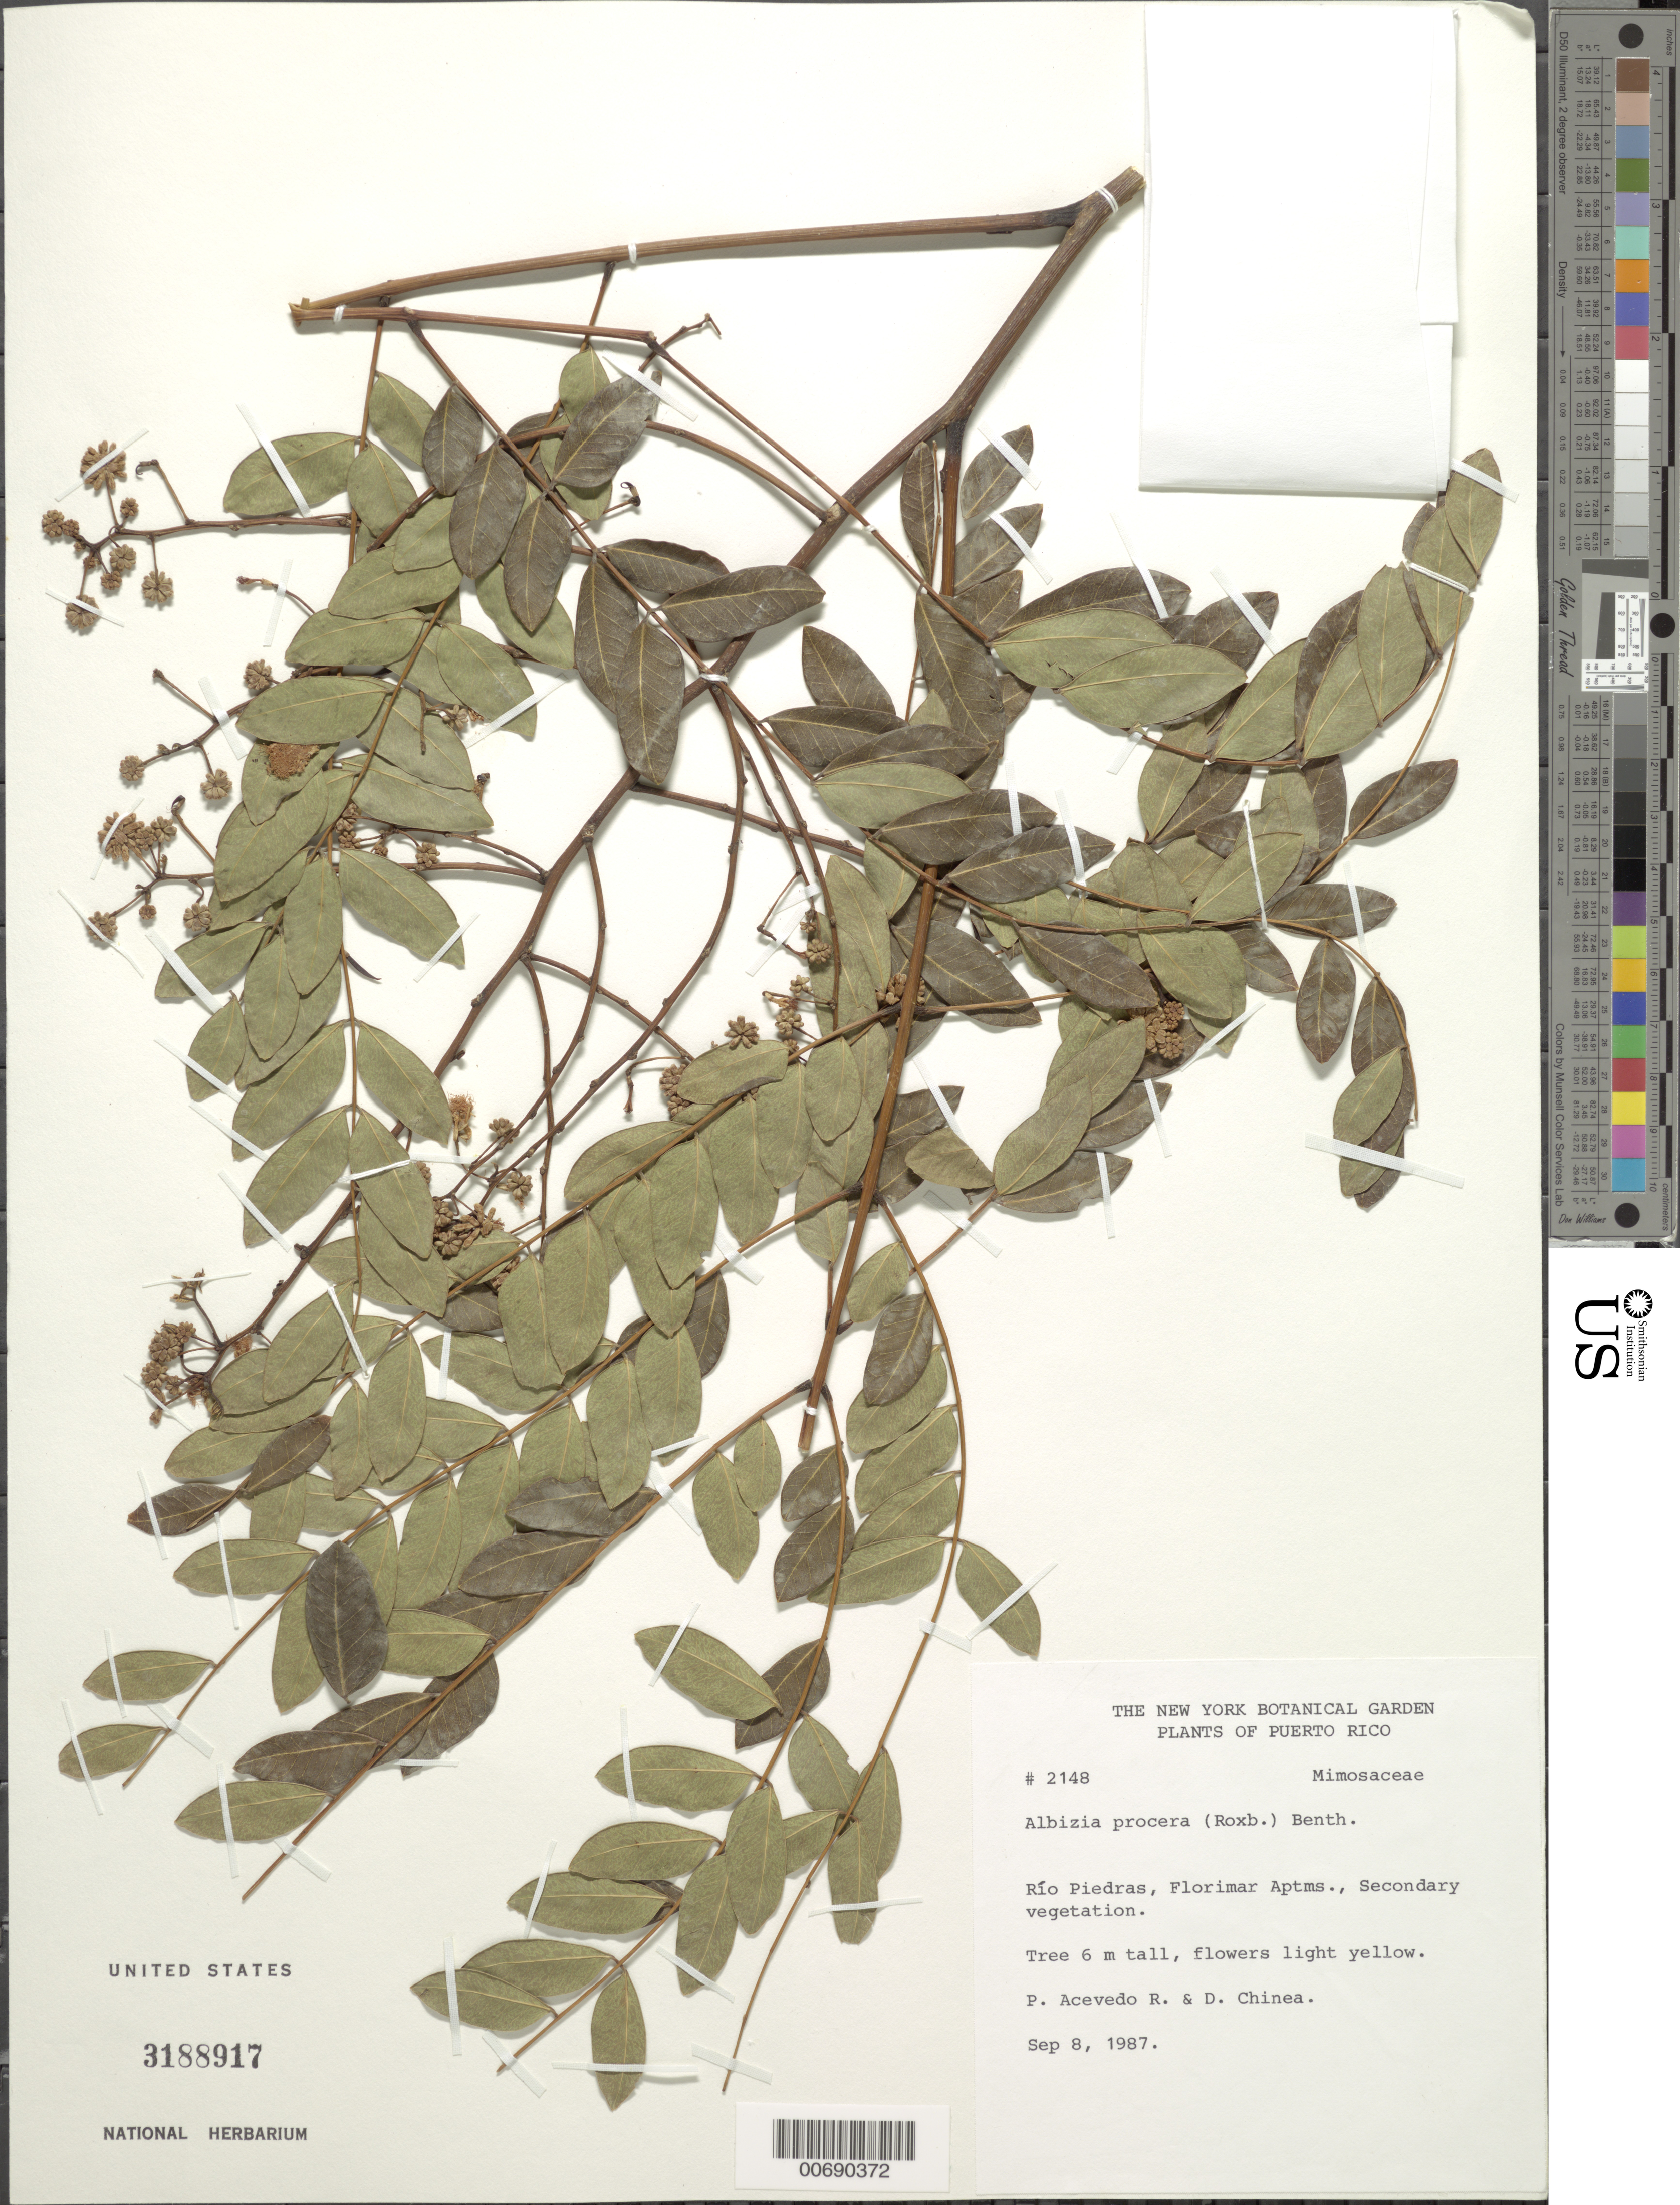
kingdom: Plantae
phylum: Tracheophyta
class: Magnoliopsida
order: Fabales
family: Fabaceae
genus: Albizia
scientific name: Albizia procera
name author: (Roxb.) Benth.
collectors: P. Acevedo-Rodr. & D. Chinea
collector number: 2148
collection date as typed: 10 Sep 1987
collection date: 1987-09-10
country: Puerto Rico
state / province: Gurabo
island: Puerto Rico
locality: Gurabo; Estación Experimental RUM.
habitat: Secondary vegetation.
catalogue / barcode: US 3188917